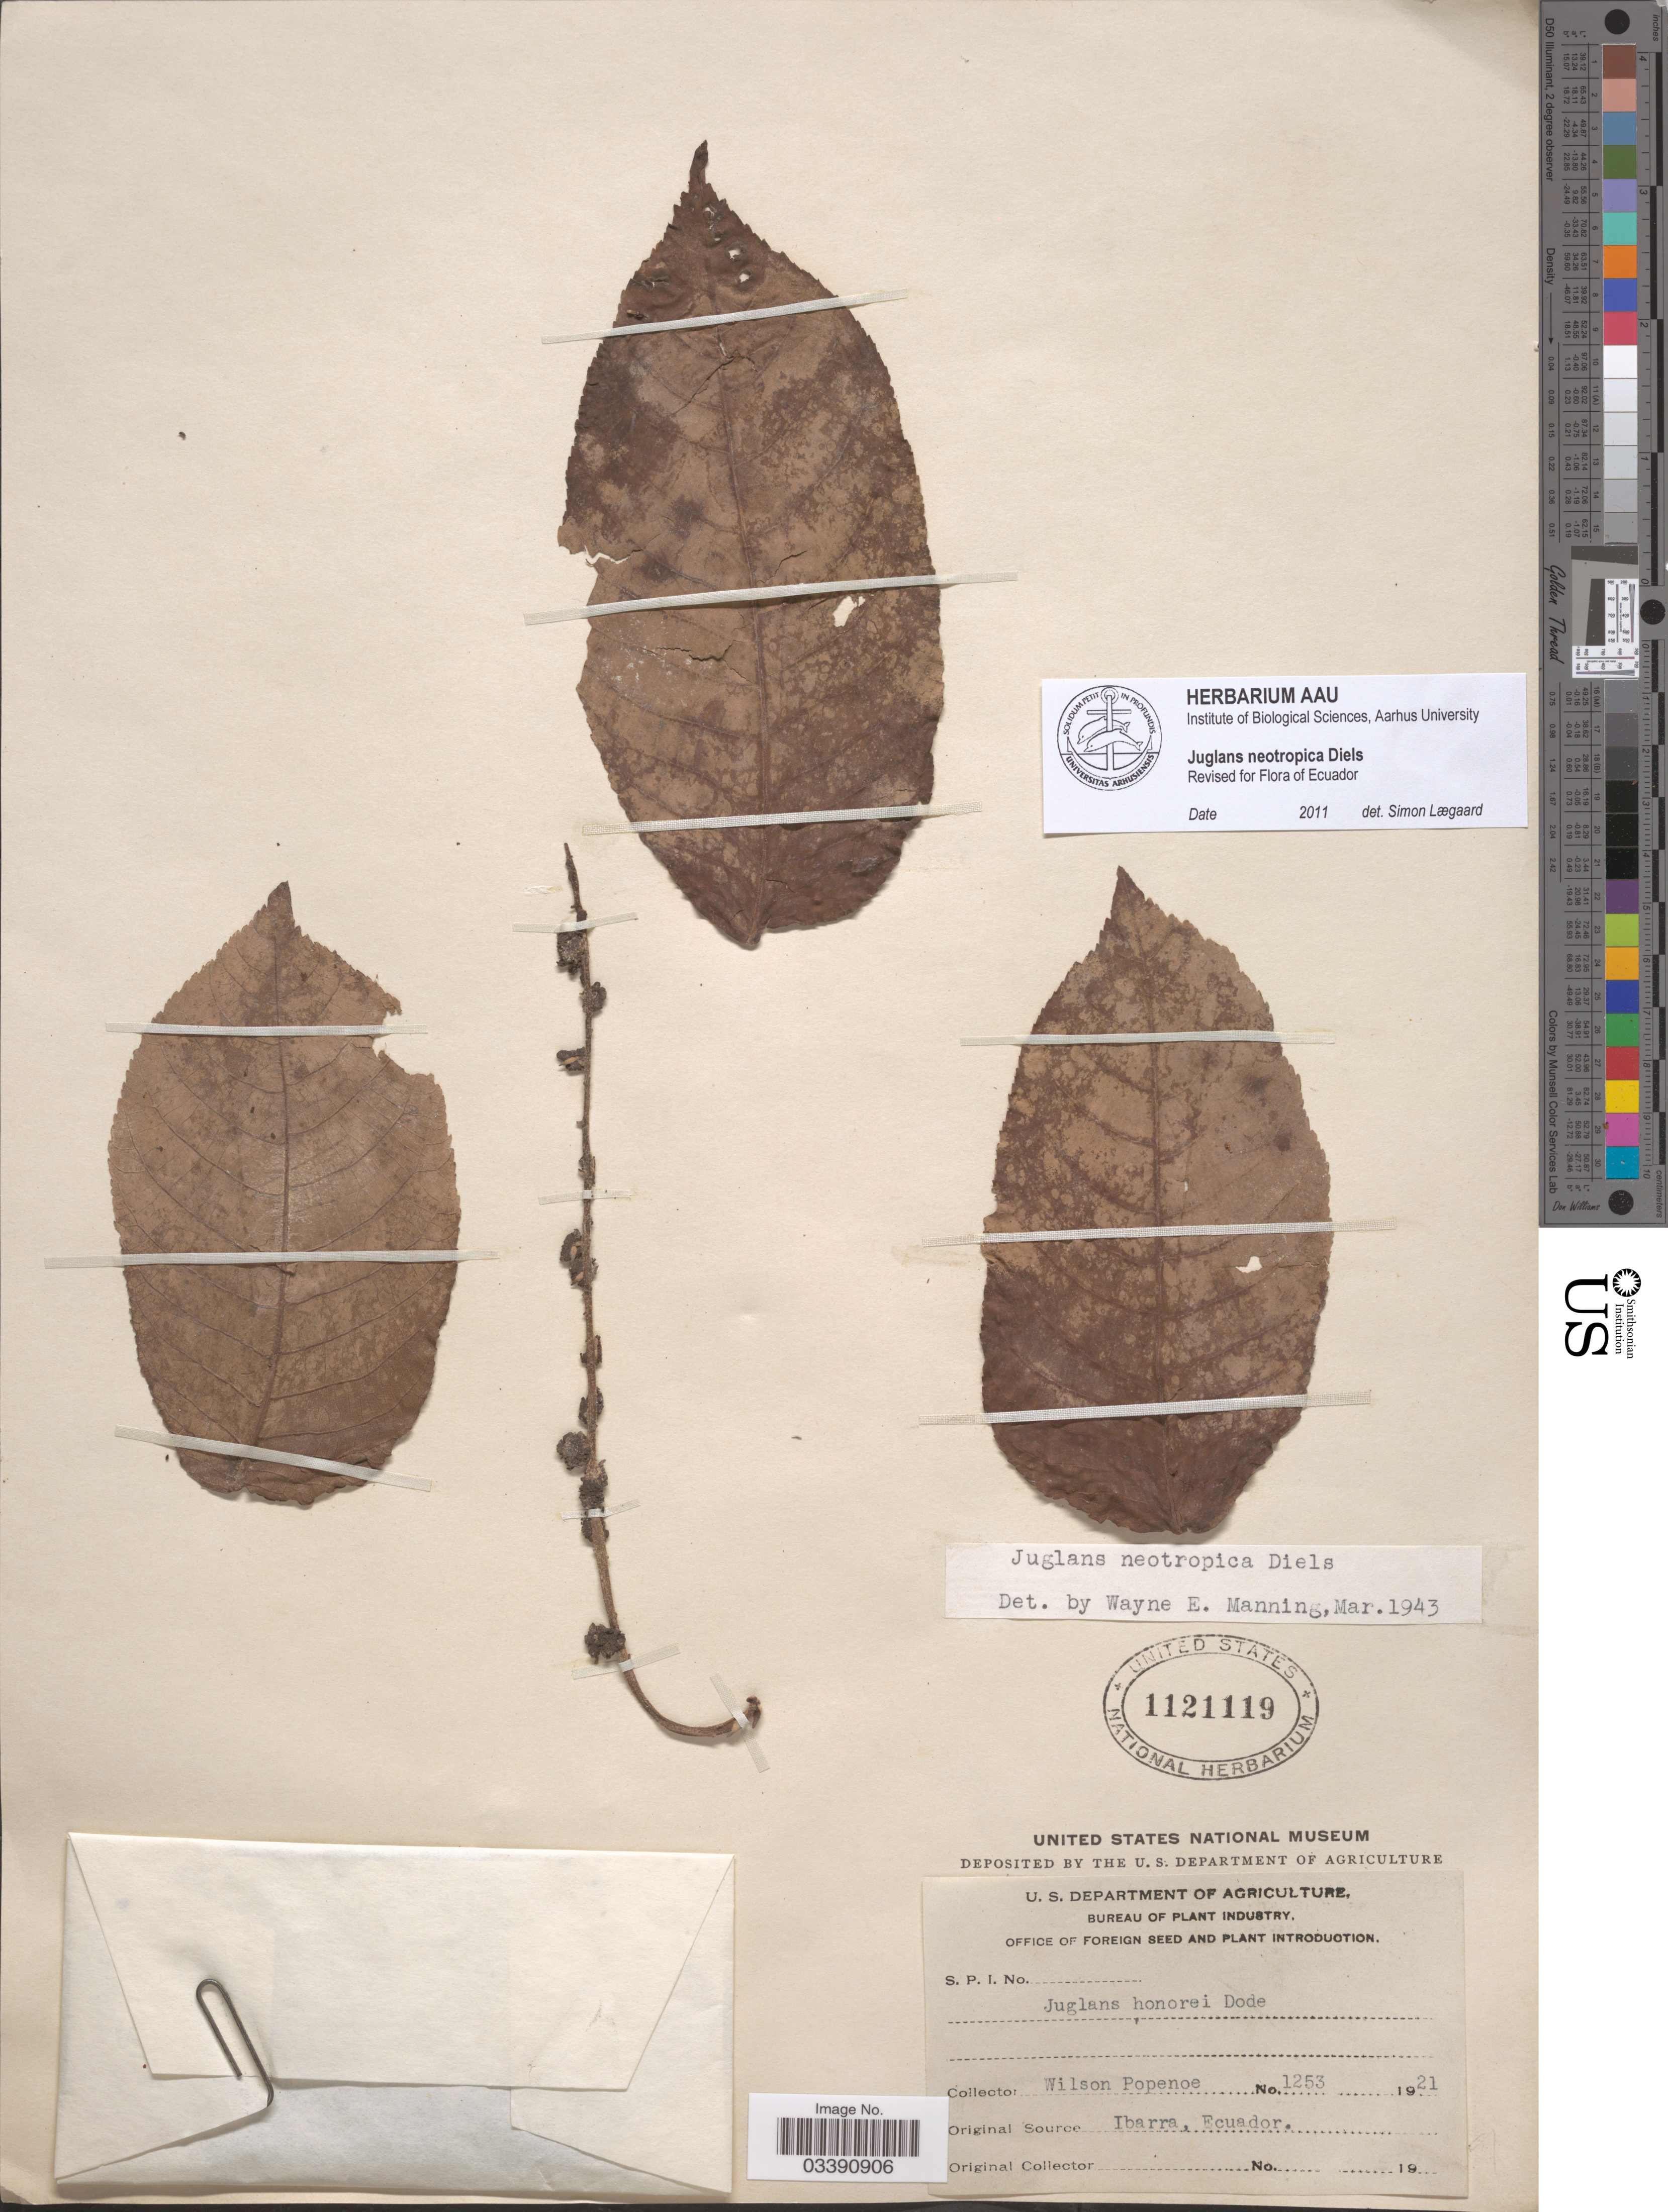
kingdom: Plantae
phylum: Tracheophyta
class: Magnoliopsida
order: Fagales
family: Juglandaceae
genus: Juglans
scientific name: Juglans neotropica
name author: Diels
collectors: F. Popenoe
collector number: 1253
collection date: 1921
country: Ecuador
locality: Ibarra.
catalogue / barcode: US 1121119